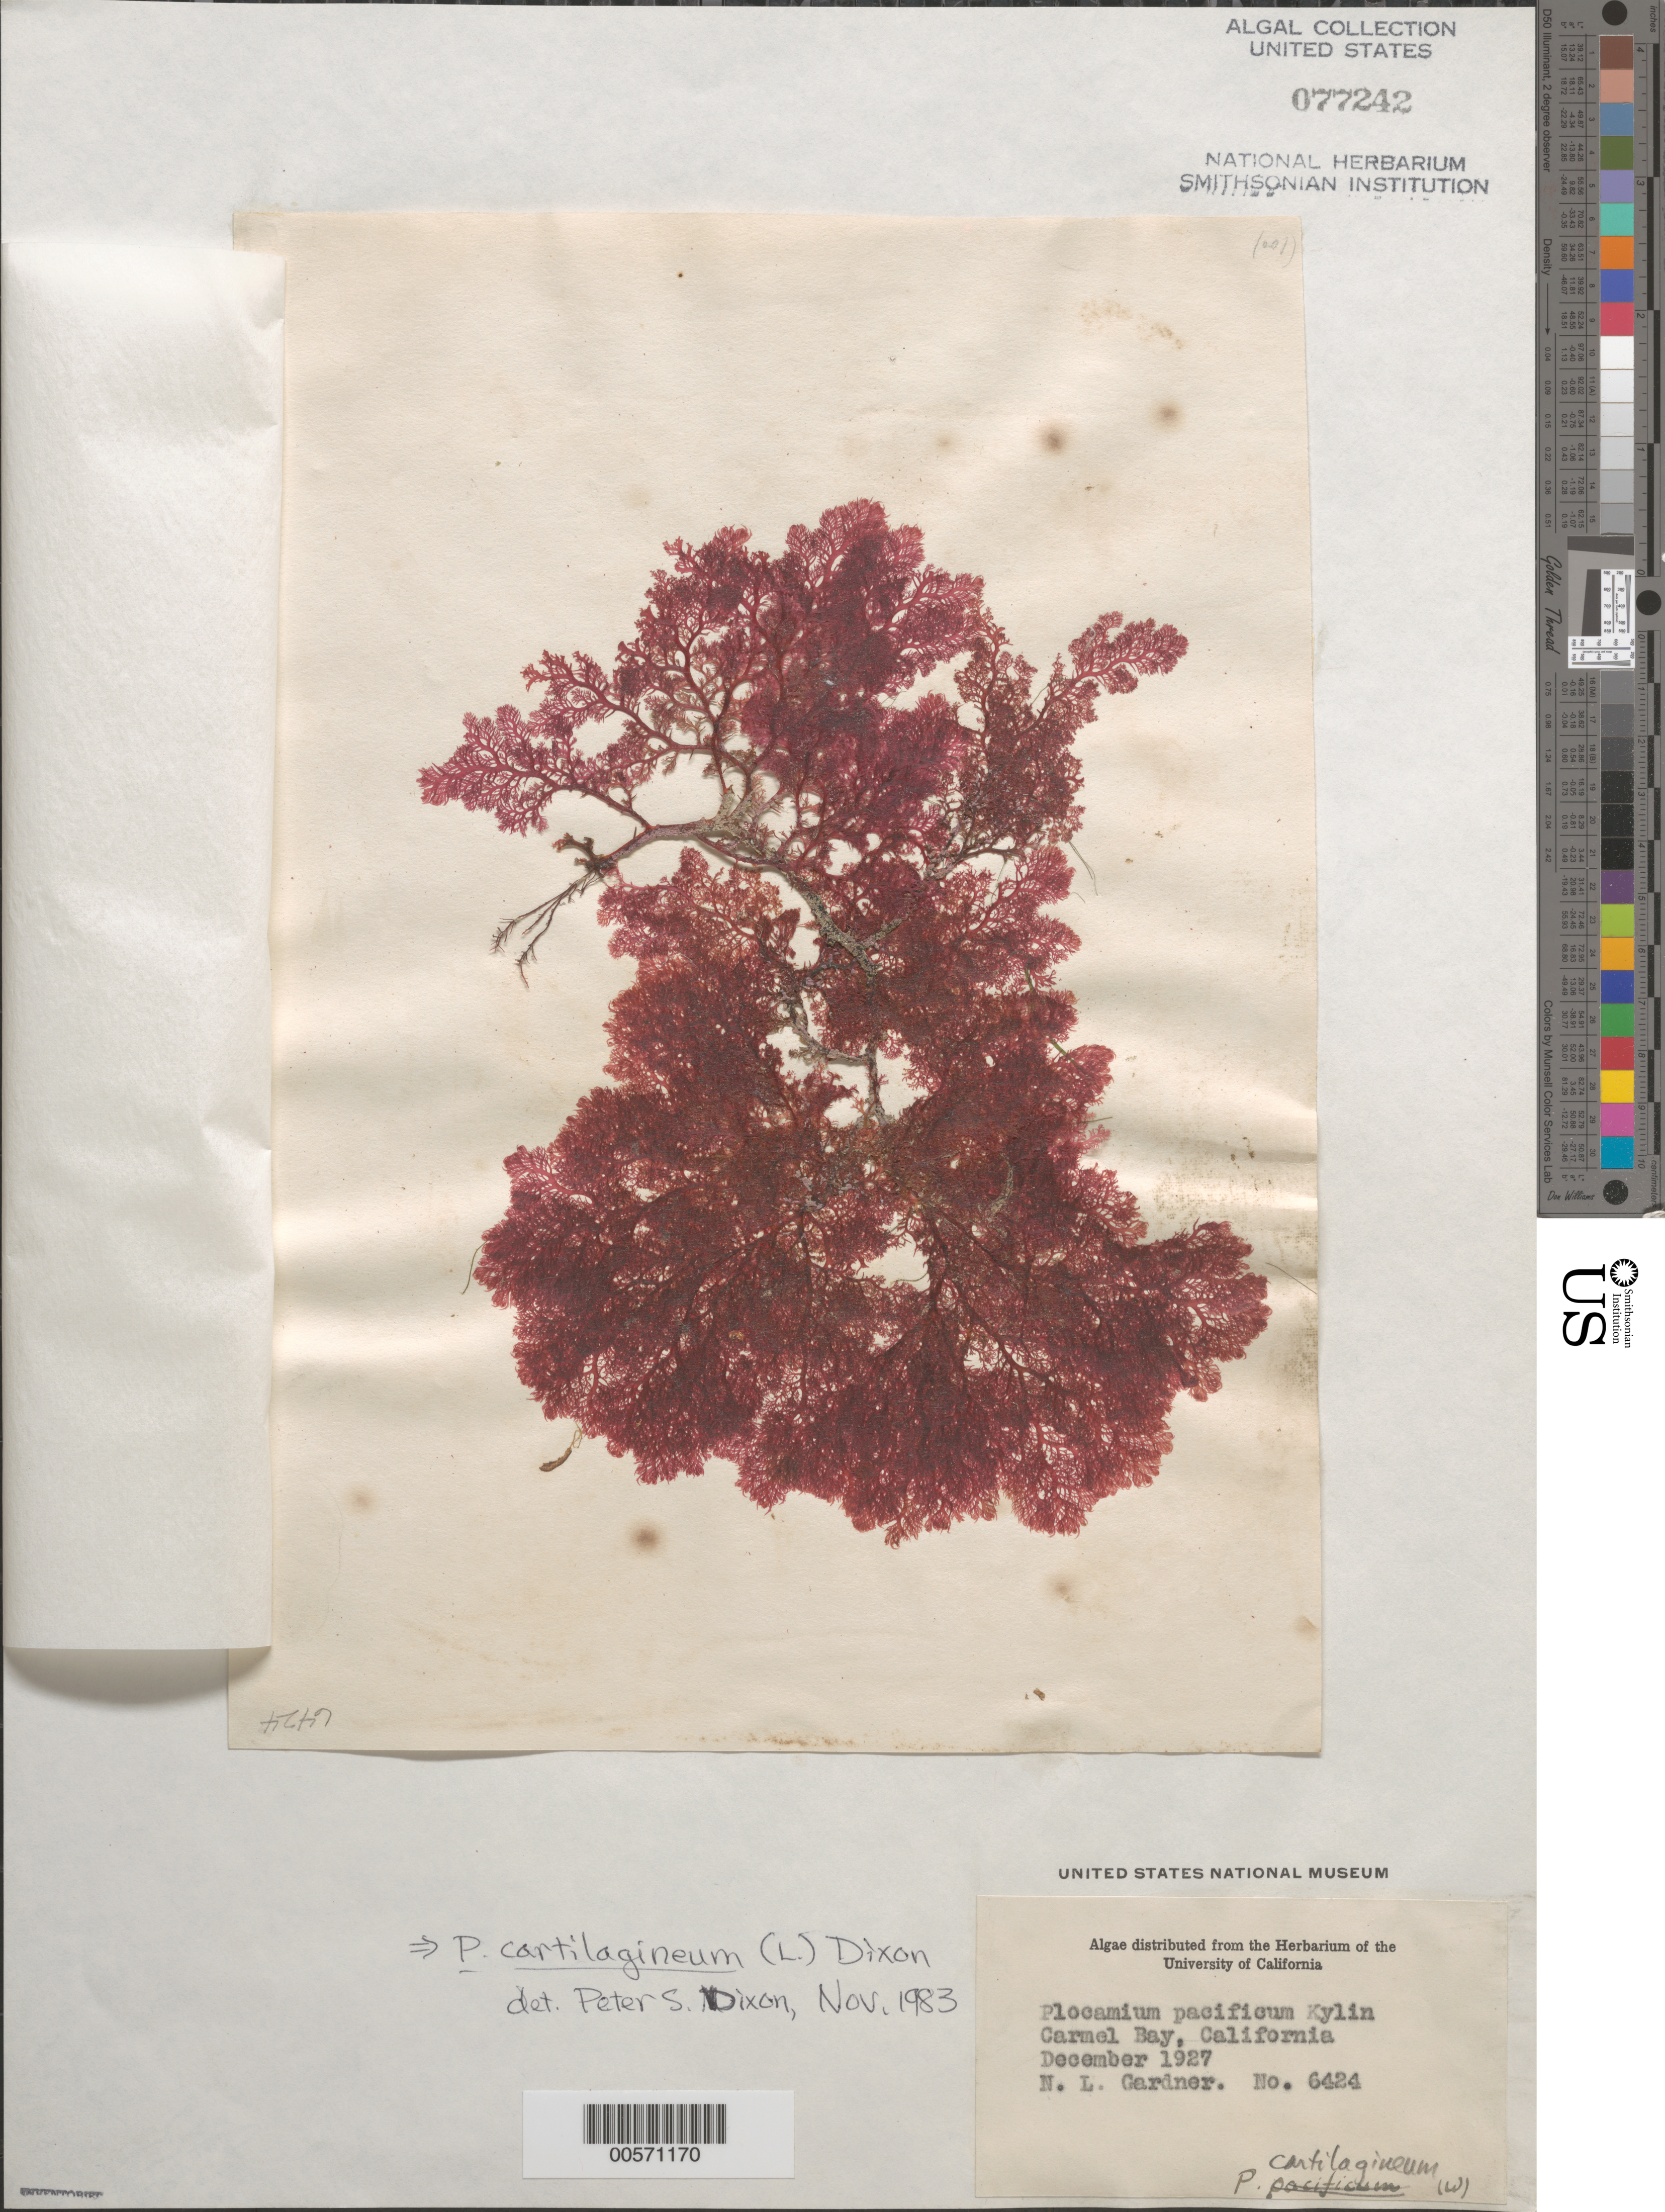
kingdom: Plantae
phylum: Rhodophyta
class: Florideophyceae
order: Plocamiales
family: Plocamiaceae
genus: Plocamium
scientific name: Plocamium cartilagineum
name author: (L.) P.S. Dixon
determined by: Dixon, P. S.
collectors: N. Gardner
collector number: NLG 6424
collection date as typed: Dec 1927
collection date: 1927-12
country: United States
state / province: California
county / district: Monterey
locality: Carmel Bay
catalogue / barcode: US 77242